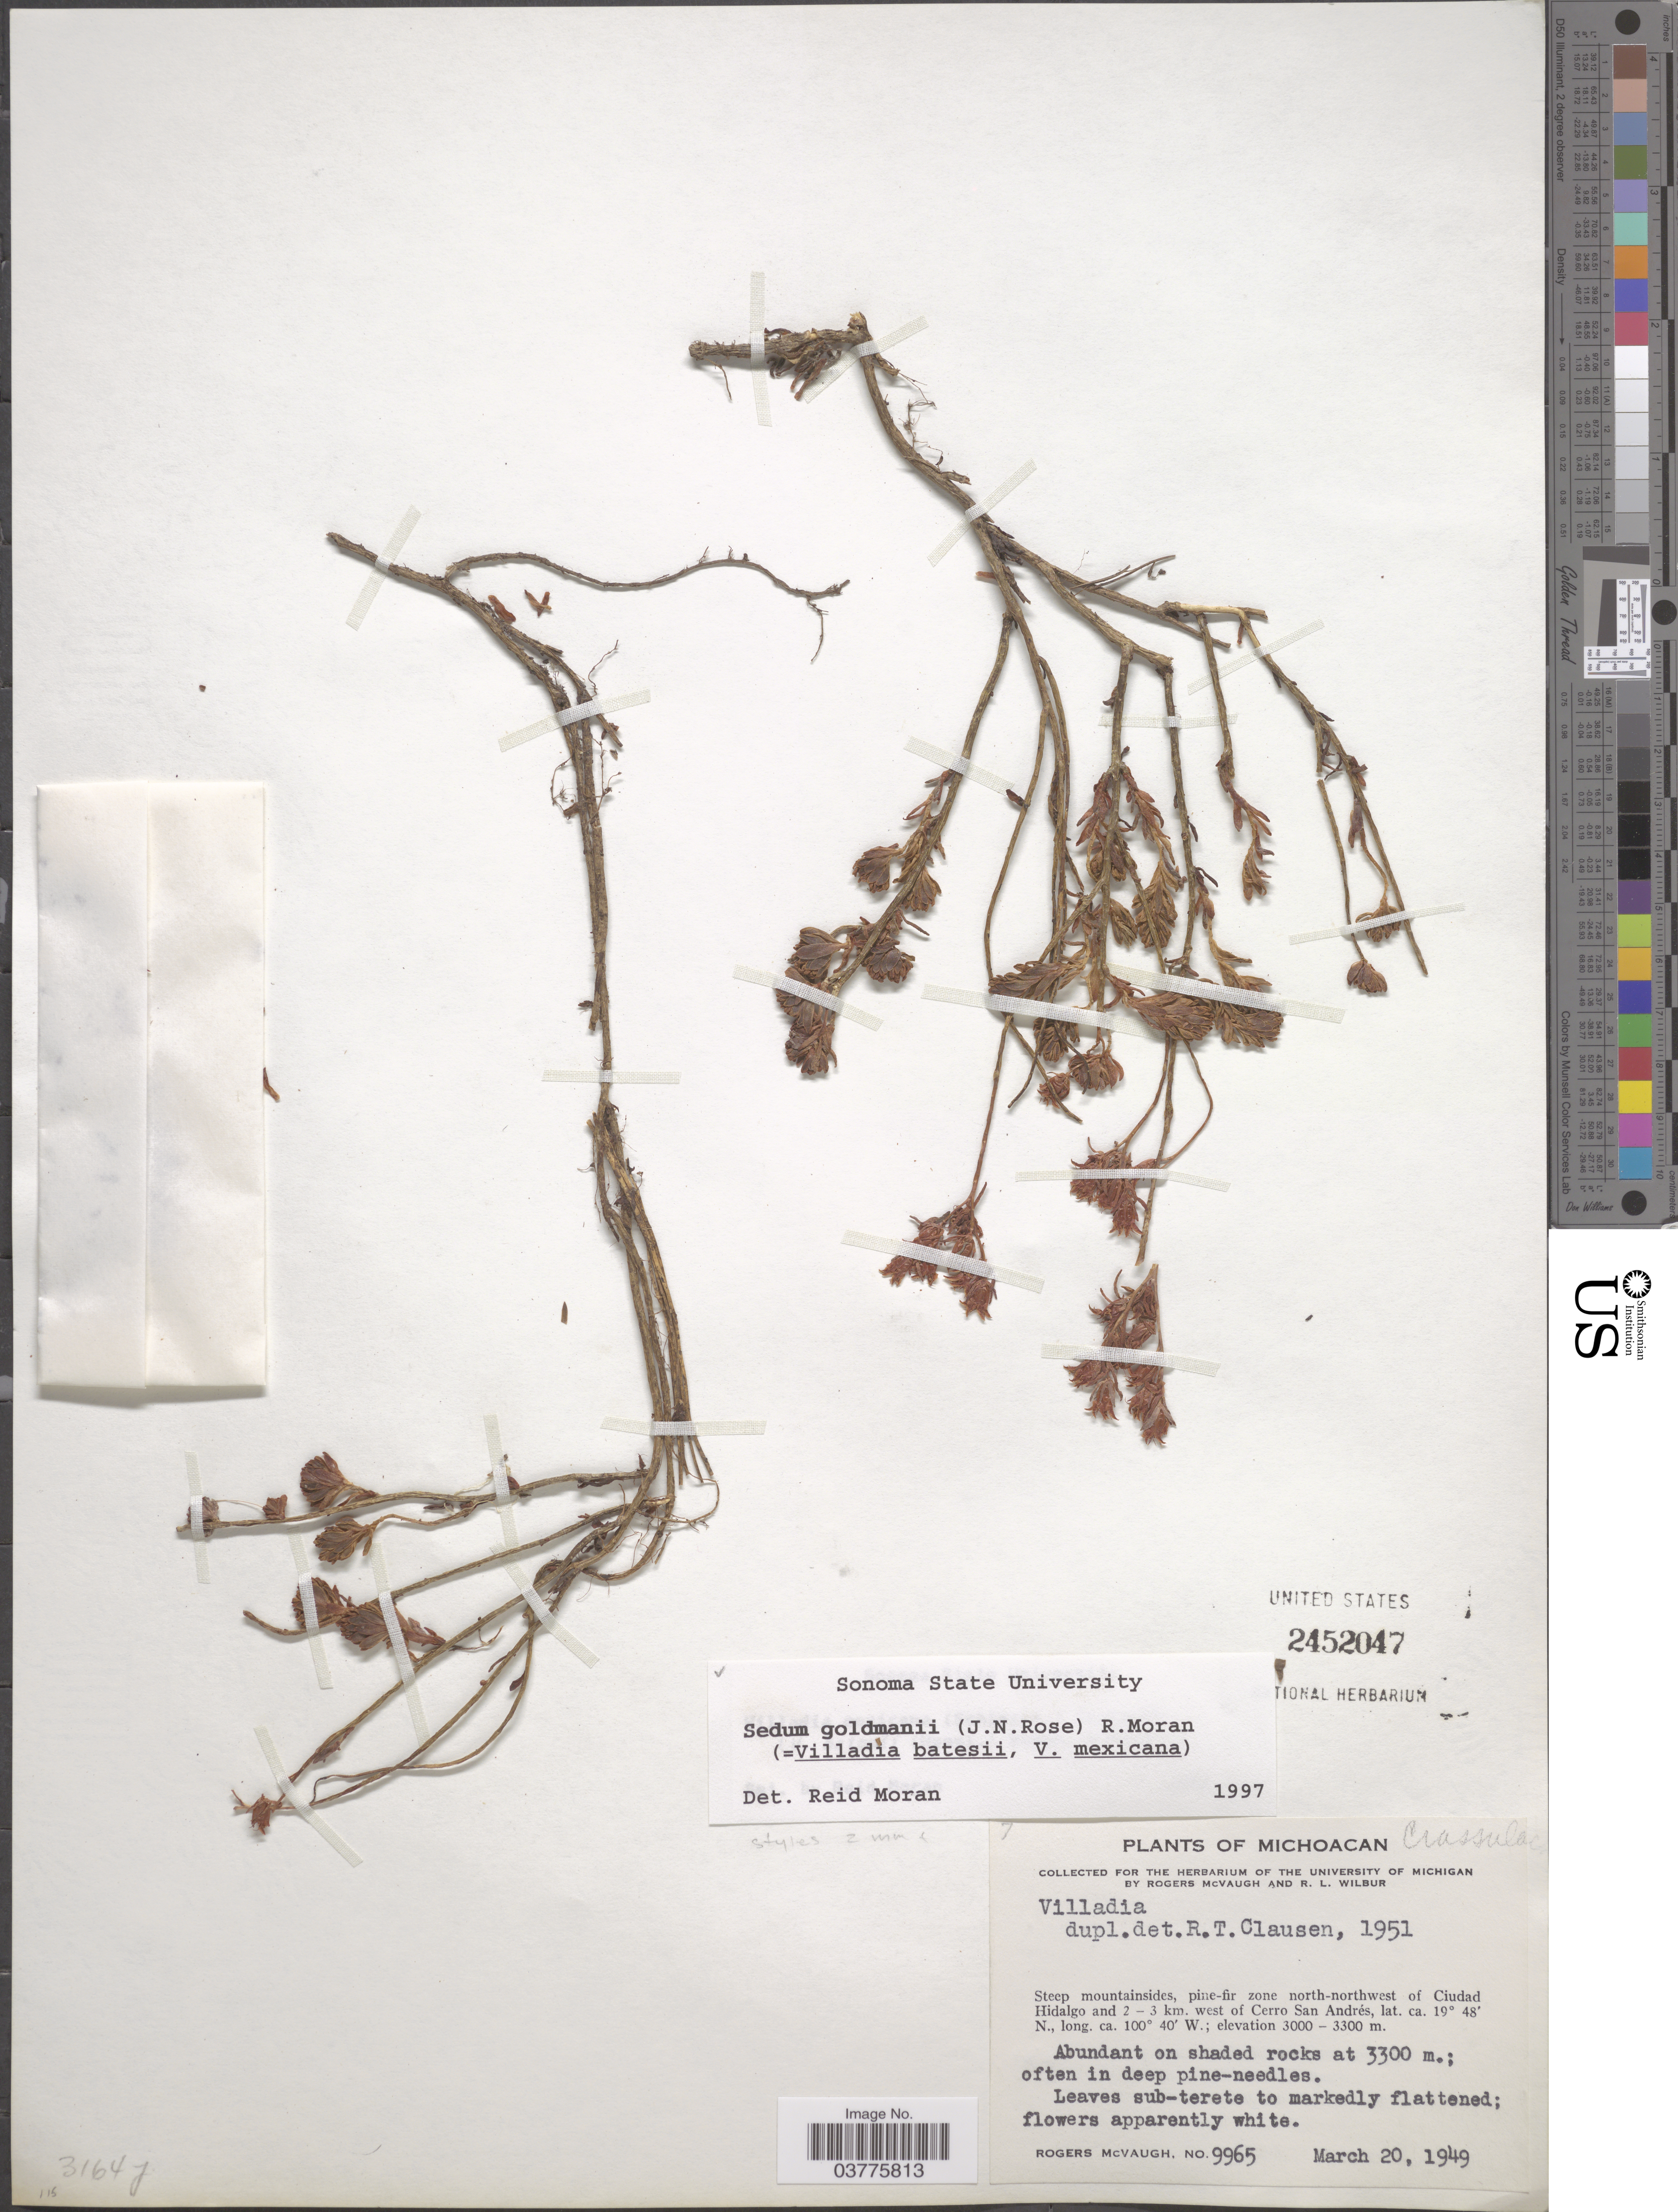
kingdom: Plantae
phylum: Tracheophyta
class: Magnoliopsida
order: Saxifragales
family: Crassulaceae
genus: Sedum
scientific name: Sedum goldmanii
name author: (Rose) Moran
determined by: Moran, R. V.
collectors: R. McVaugh & R. L. Wilbur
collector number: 9965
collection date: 1949-03-20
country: Mexico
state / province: Michoacán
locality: Pine-fir zone north-northwest of Ciudad Hidalgo and 2-3 km. west of Cerro San Andrés.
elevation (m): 3000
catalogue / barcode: US 2452047